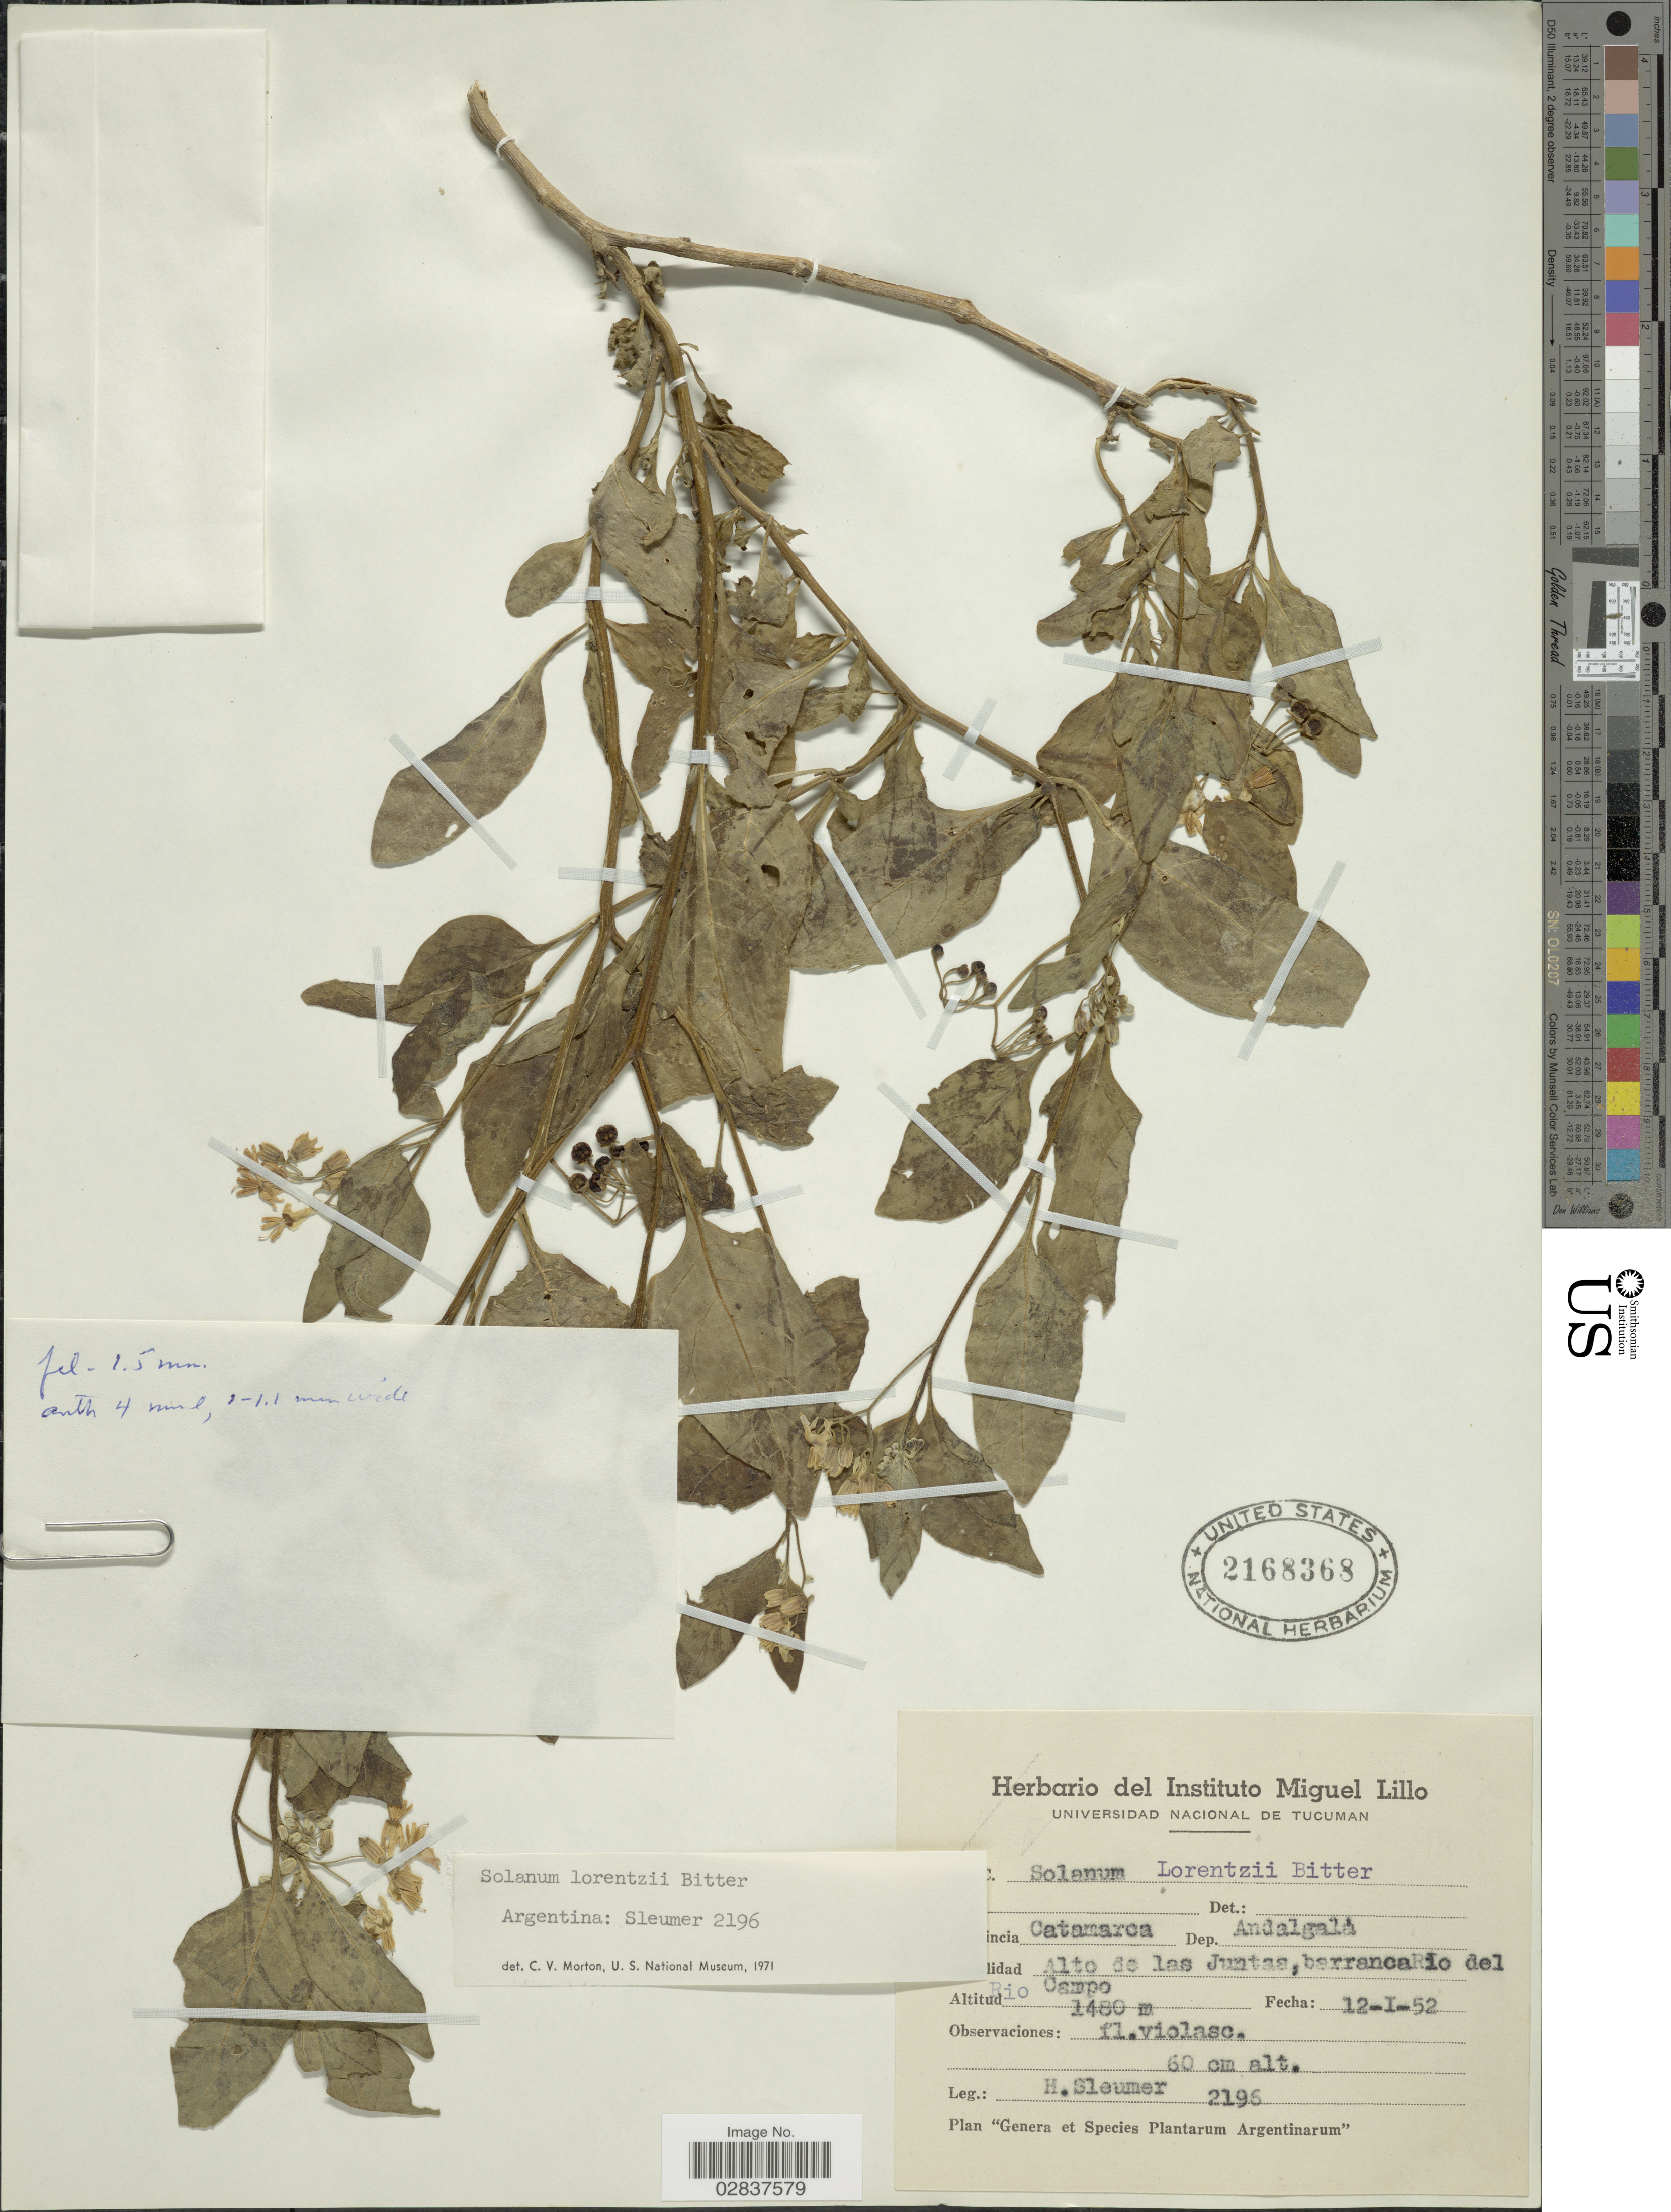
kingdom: Plantae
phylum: Tracheophyta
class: Magnoliopsida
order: Solanales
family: Solanaceae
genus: Solanum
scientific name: Solanum lorentzii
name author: Bitter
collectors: H. O. Sleumer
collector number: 2196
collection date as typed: Transcribed d/m/y: 12/1/52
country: Argentina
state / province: Catamarca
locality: Dep. de Andalgalá. Alto de las Juntas, barranca Rio del Rio Campo.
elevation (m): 1480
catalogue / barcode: US 2168368